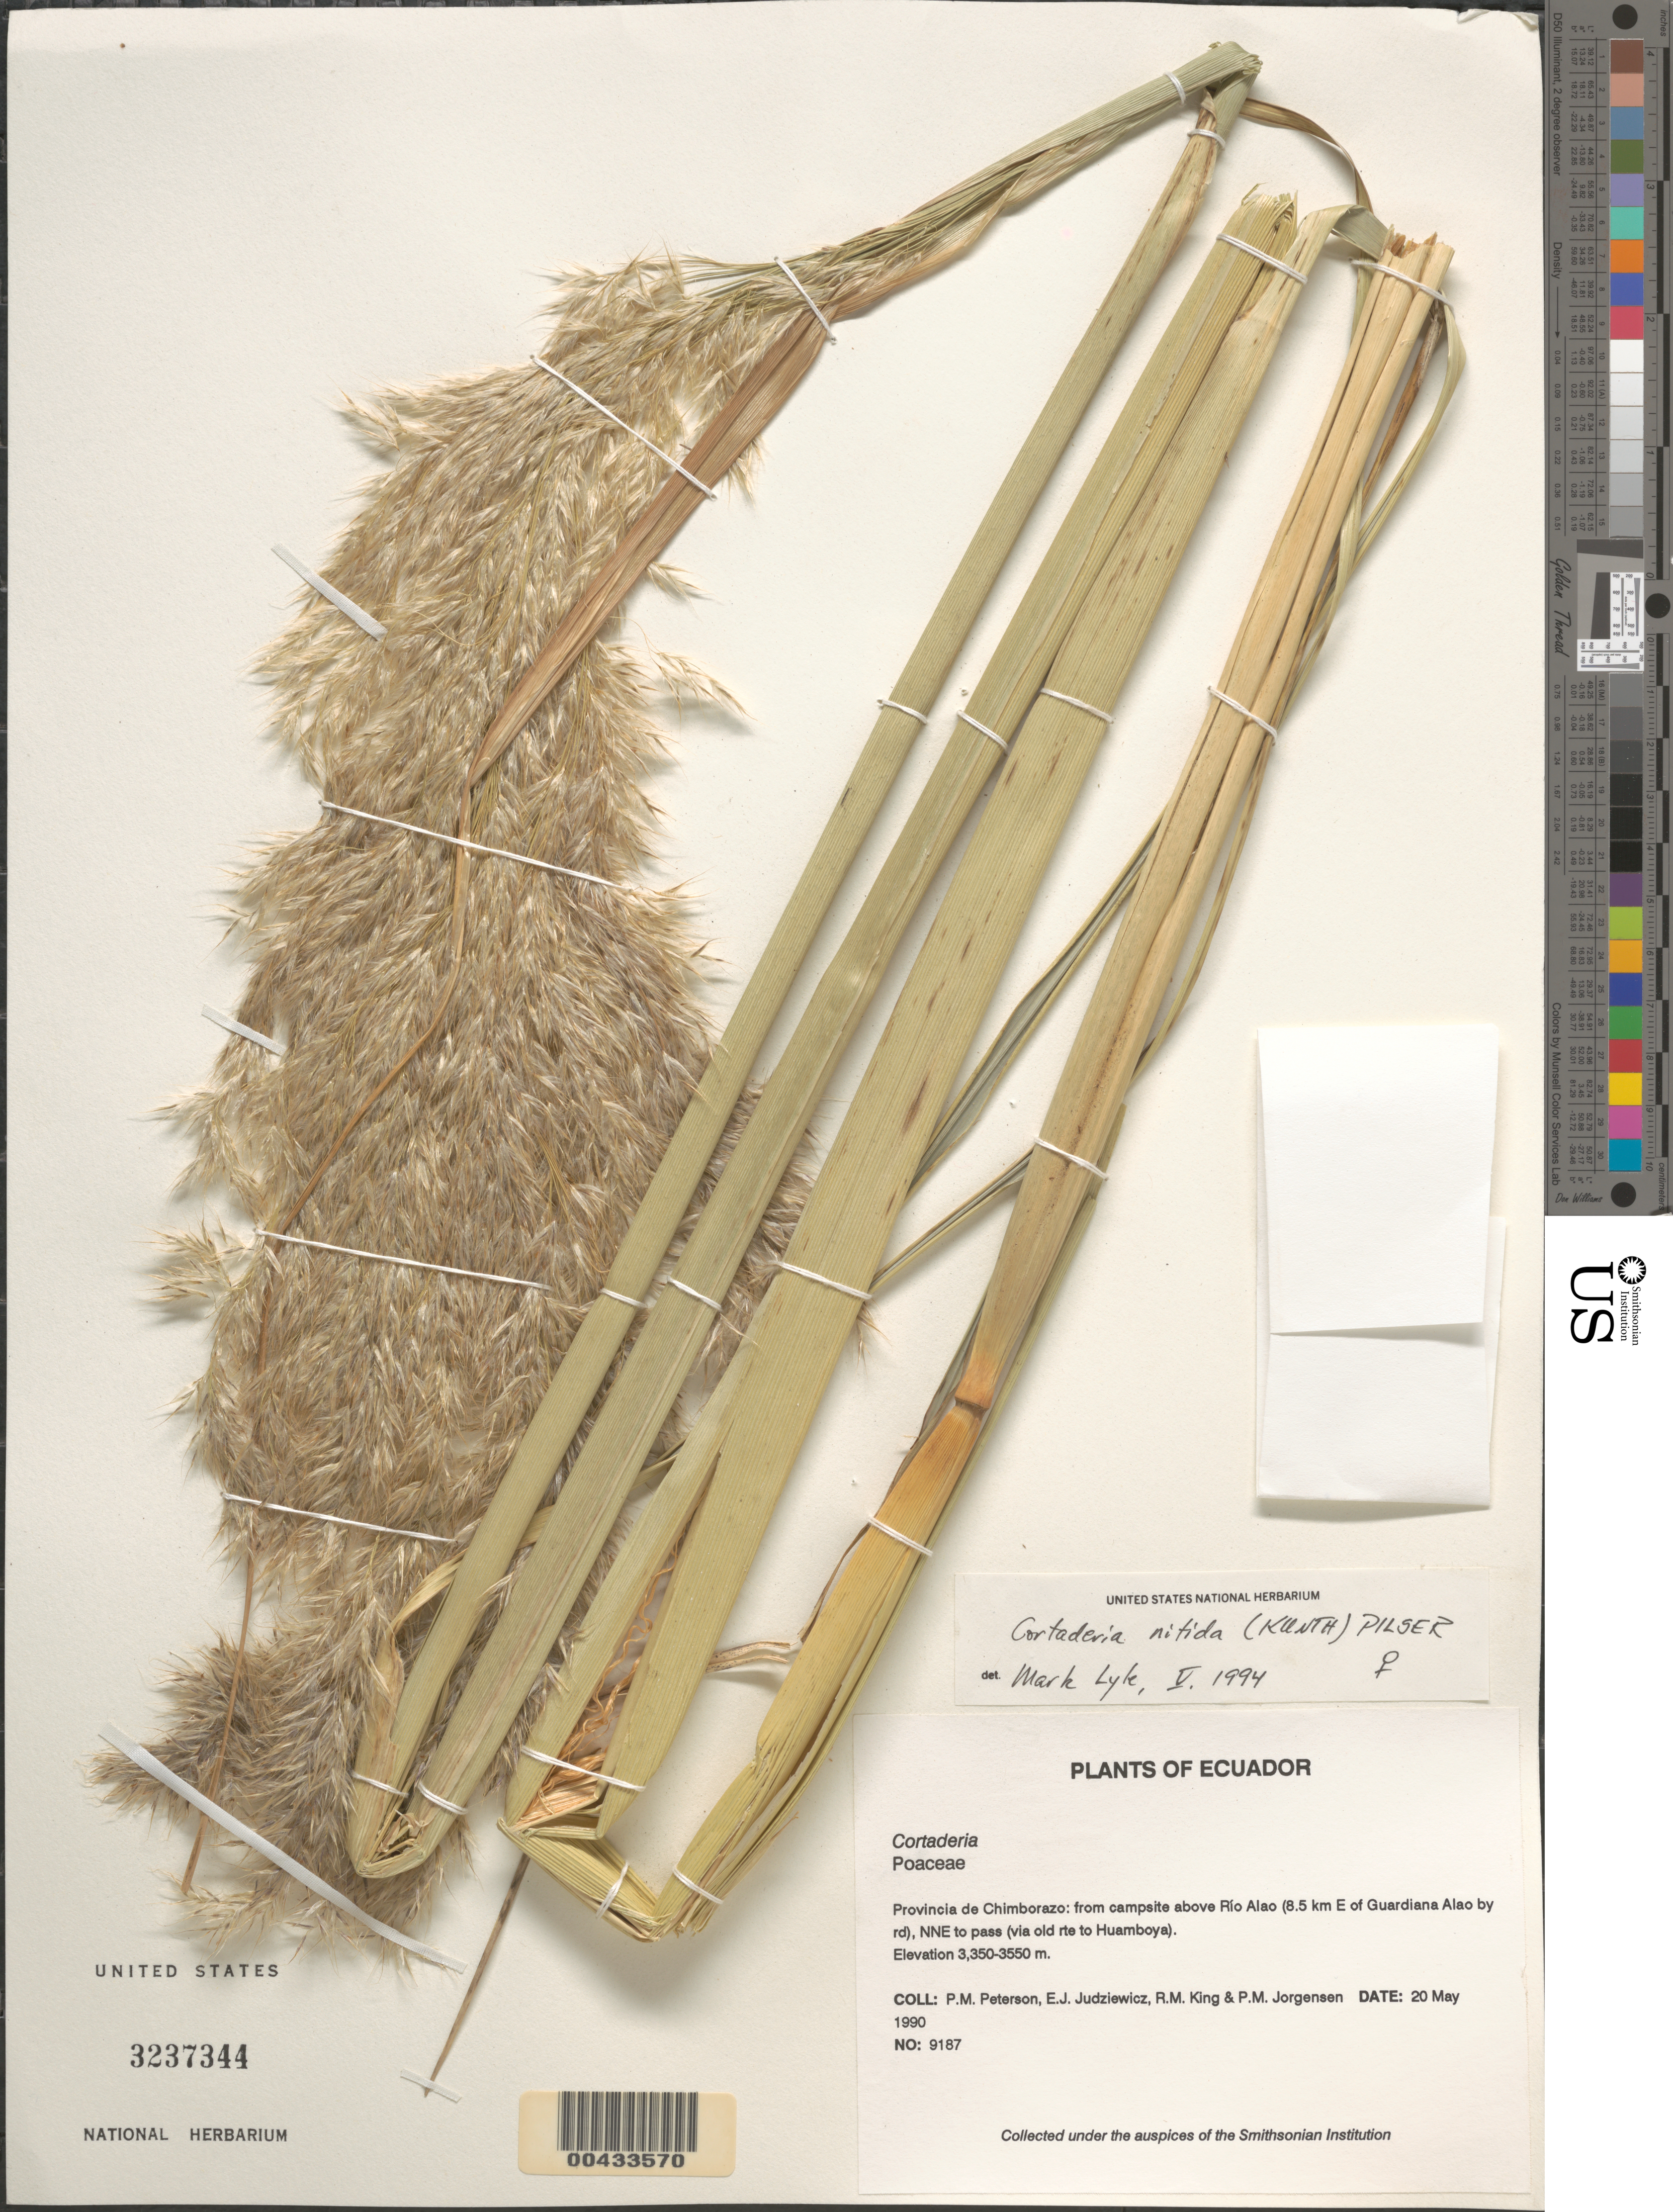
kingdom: Plantae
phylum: Tracheophyta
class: Liliopsida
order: Poales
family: Poaceae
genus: Cortaderia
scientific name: Cortaderia nitida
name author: (Kunth) Pilg.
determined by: Lyle, M.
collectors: P. M. Peterson, E. J. Judziewicz, R. M. King & P. M. Jørgensen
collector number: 09187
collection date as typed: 20 May 1990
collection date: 1990-05-20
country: Ecuador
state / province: Chimborazo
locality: From campsite above Rio Alao (8.5 km E of guardiana Alao by rd) NNEto Pass (via old rte to Huamboya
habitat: Elevation 3,350-3550 m.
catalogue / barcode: US 3237344